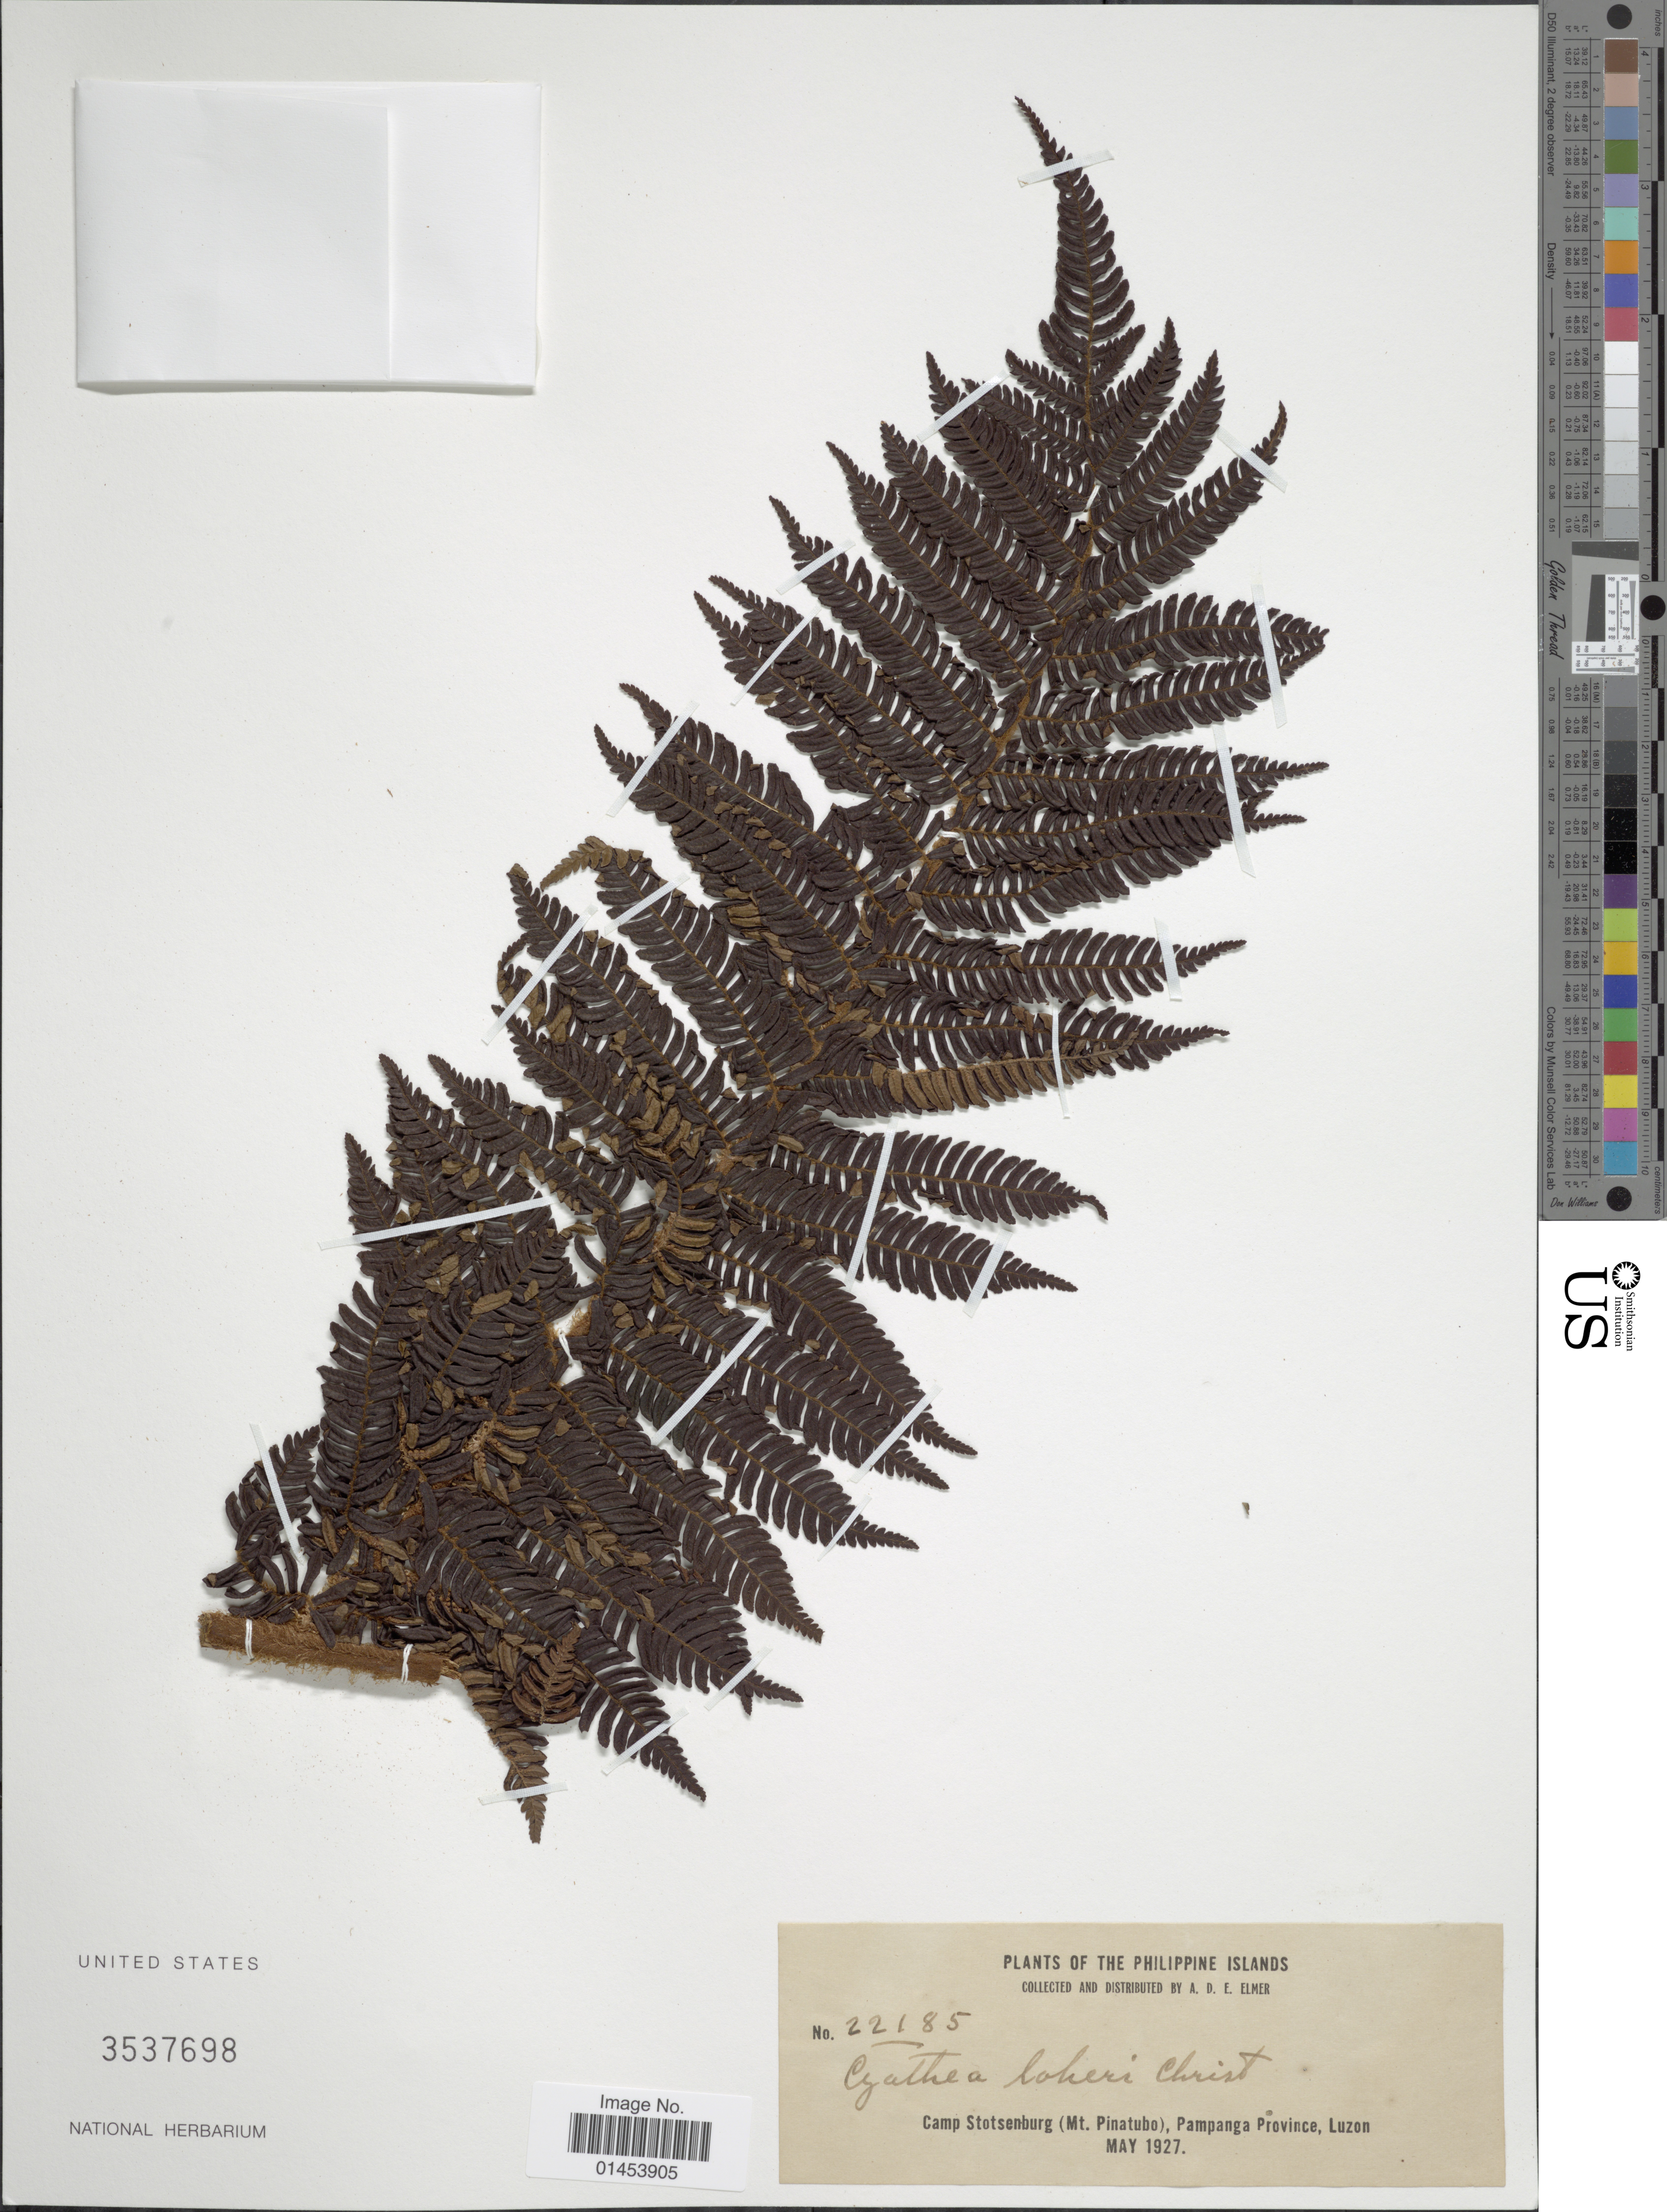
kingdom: Plantae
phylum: Tracheophyta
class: Polypodiopsida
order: Cyatheales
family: Cyatheaceae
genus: Cyathea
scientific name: Cyathea loheri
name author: Christ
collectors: A. D. E. Elmer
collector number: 22185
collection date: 1927-05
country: Philippines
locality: Camp Stotsenburg (Mt. Pinatubo), Pampanga Province, Luzon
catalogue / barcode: US 3537698